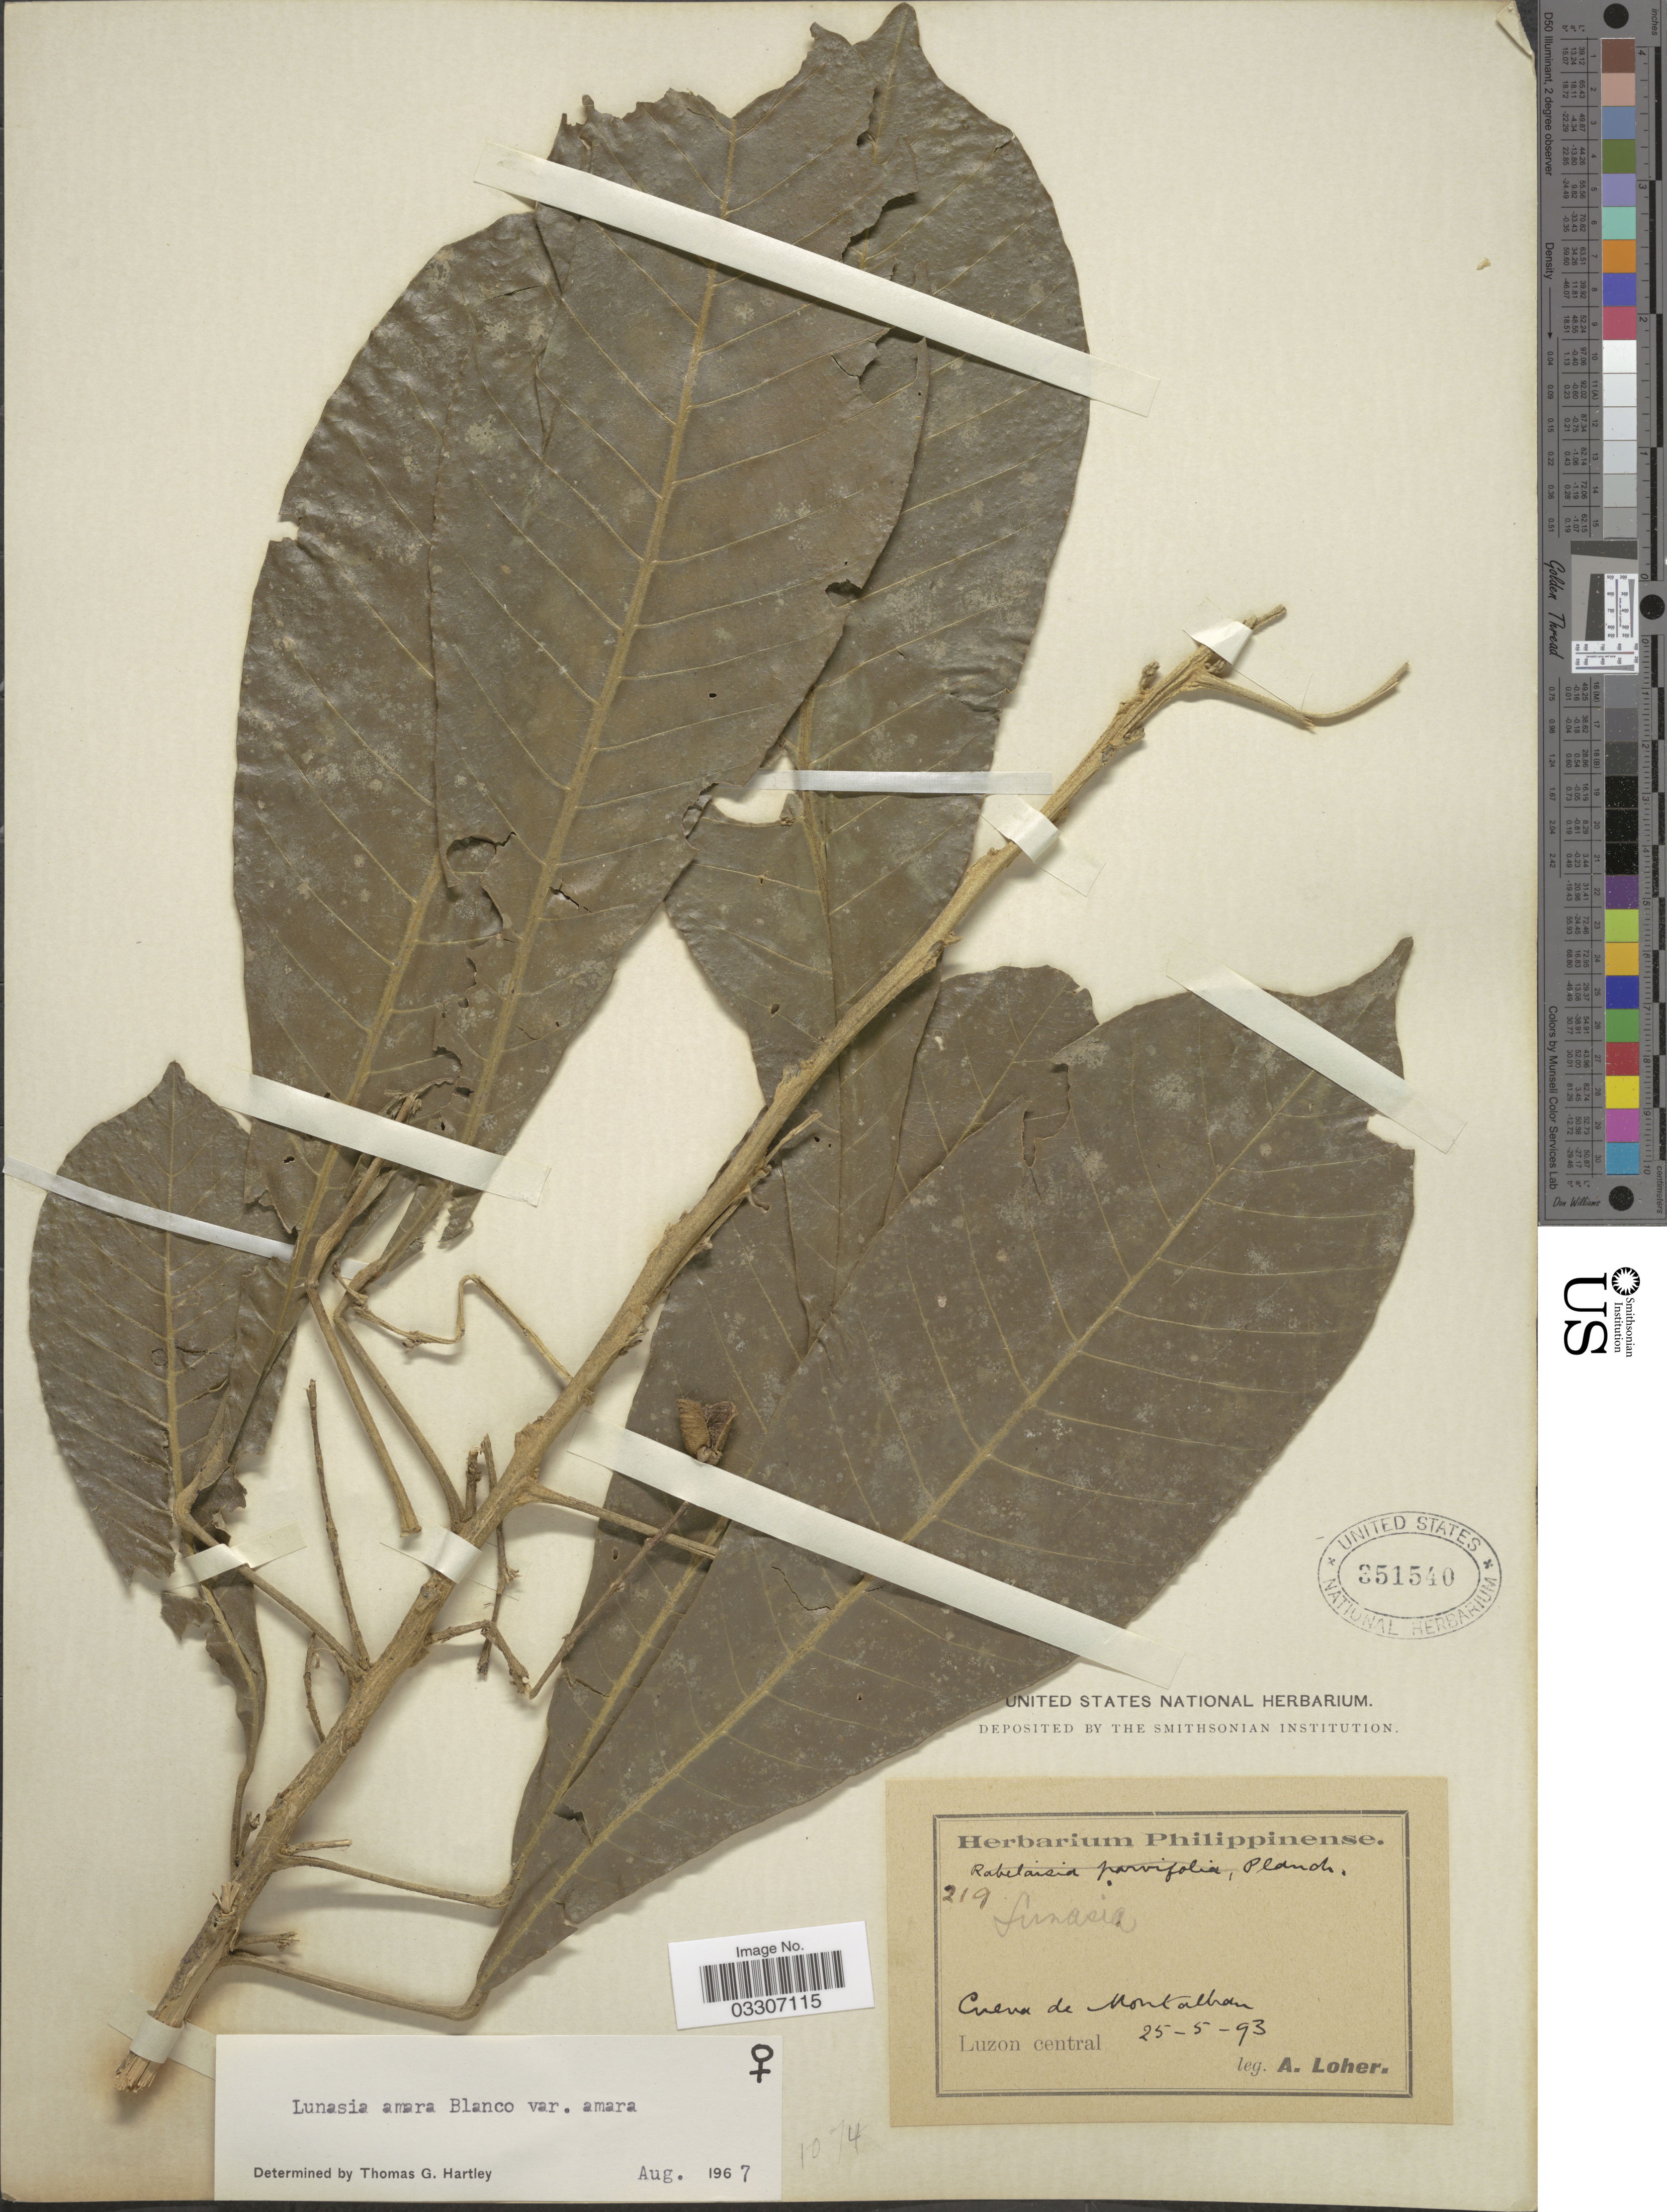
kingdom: Plantae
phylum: Tracheophyta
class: Magnoliopsida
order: Sapindales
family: Rutaceae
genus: Lunasia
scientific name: Lunasia amara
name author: Blanco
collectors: A. Loher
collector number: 219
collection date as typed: Transcribed d/m/y: 25/5/93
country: Philippines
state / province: Central Luzon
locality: Cueva de Montalban.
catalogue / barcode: US 351540